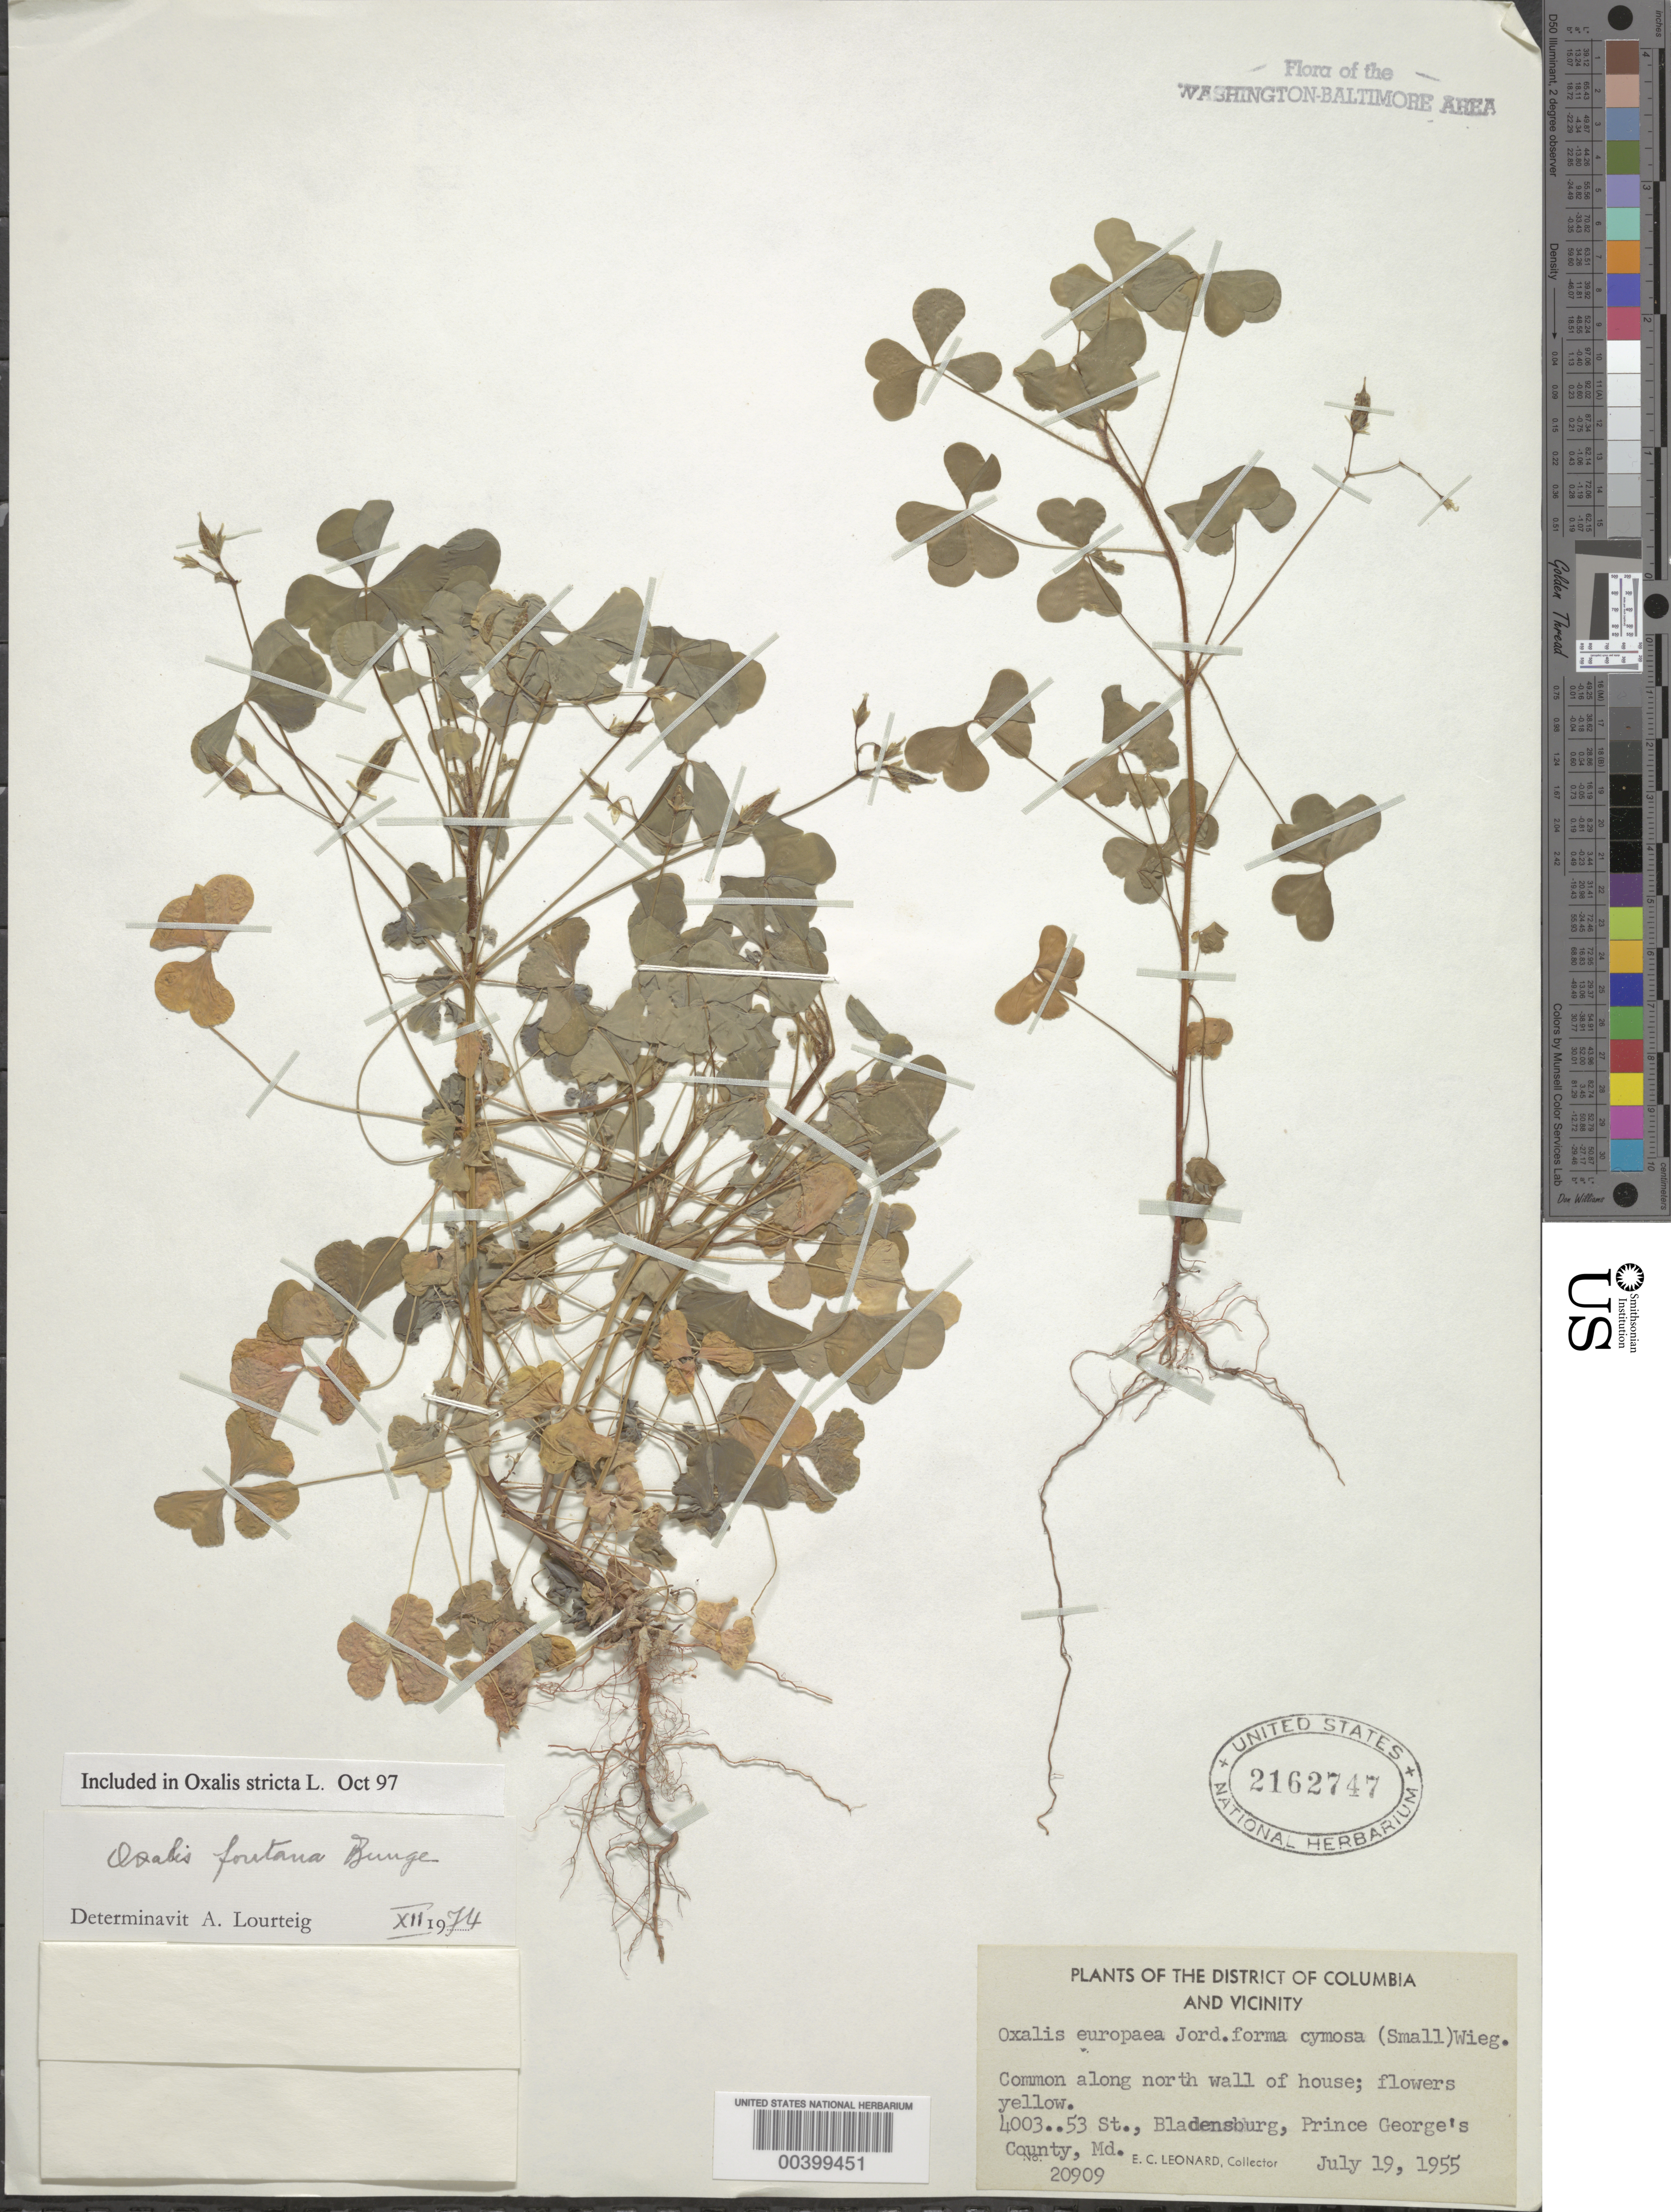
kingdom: Plantae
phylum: Tracheophyta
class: Magnoliopsida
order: Oxalidales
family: Oxalidaceae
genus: Oxalis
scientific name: Oxalis stricta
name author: L.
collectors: E. C. Leonard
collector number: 20909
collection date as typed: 19 Jul 1955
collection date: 1955-07-19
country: United States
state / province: Maryland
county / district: Prince George's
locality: Bladensburg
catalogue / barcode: US 2162747